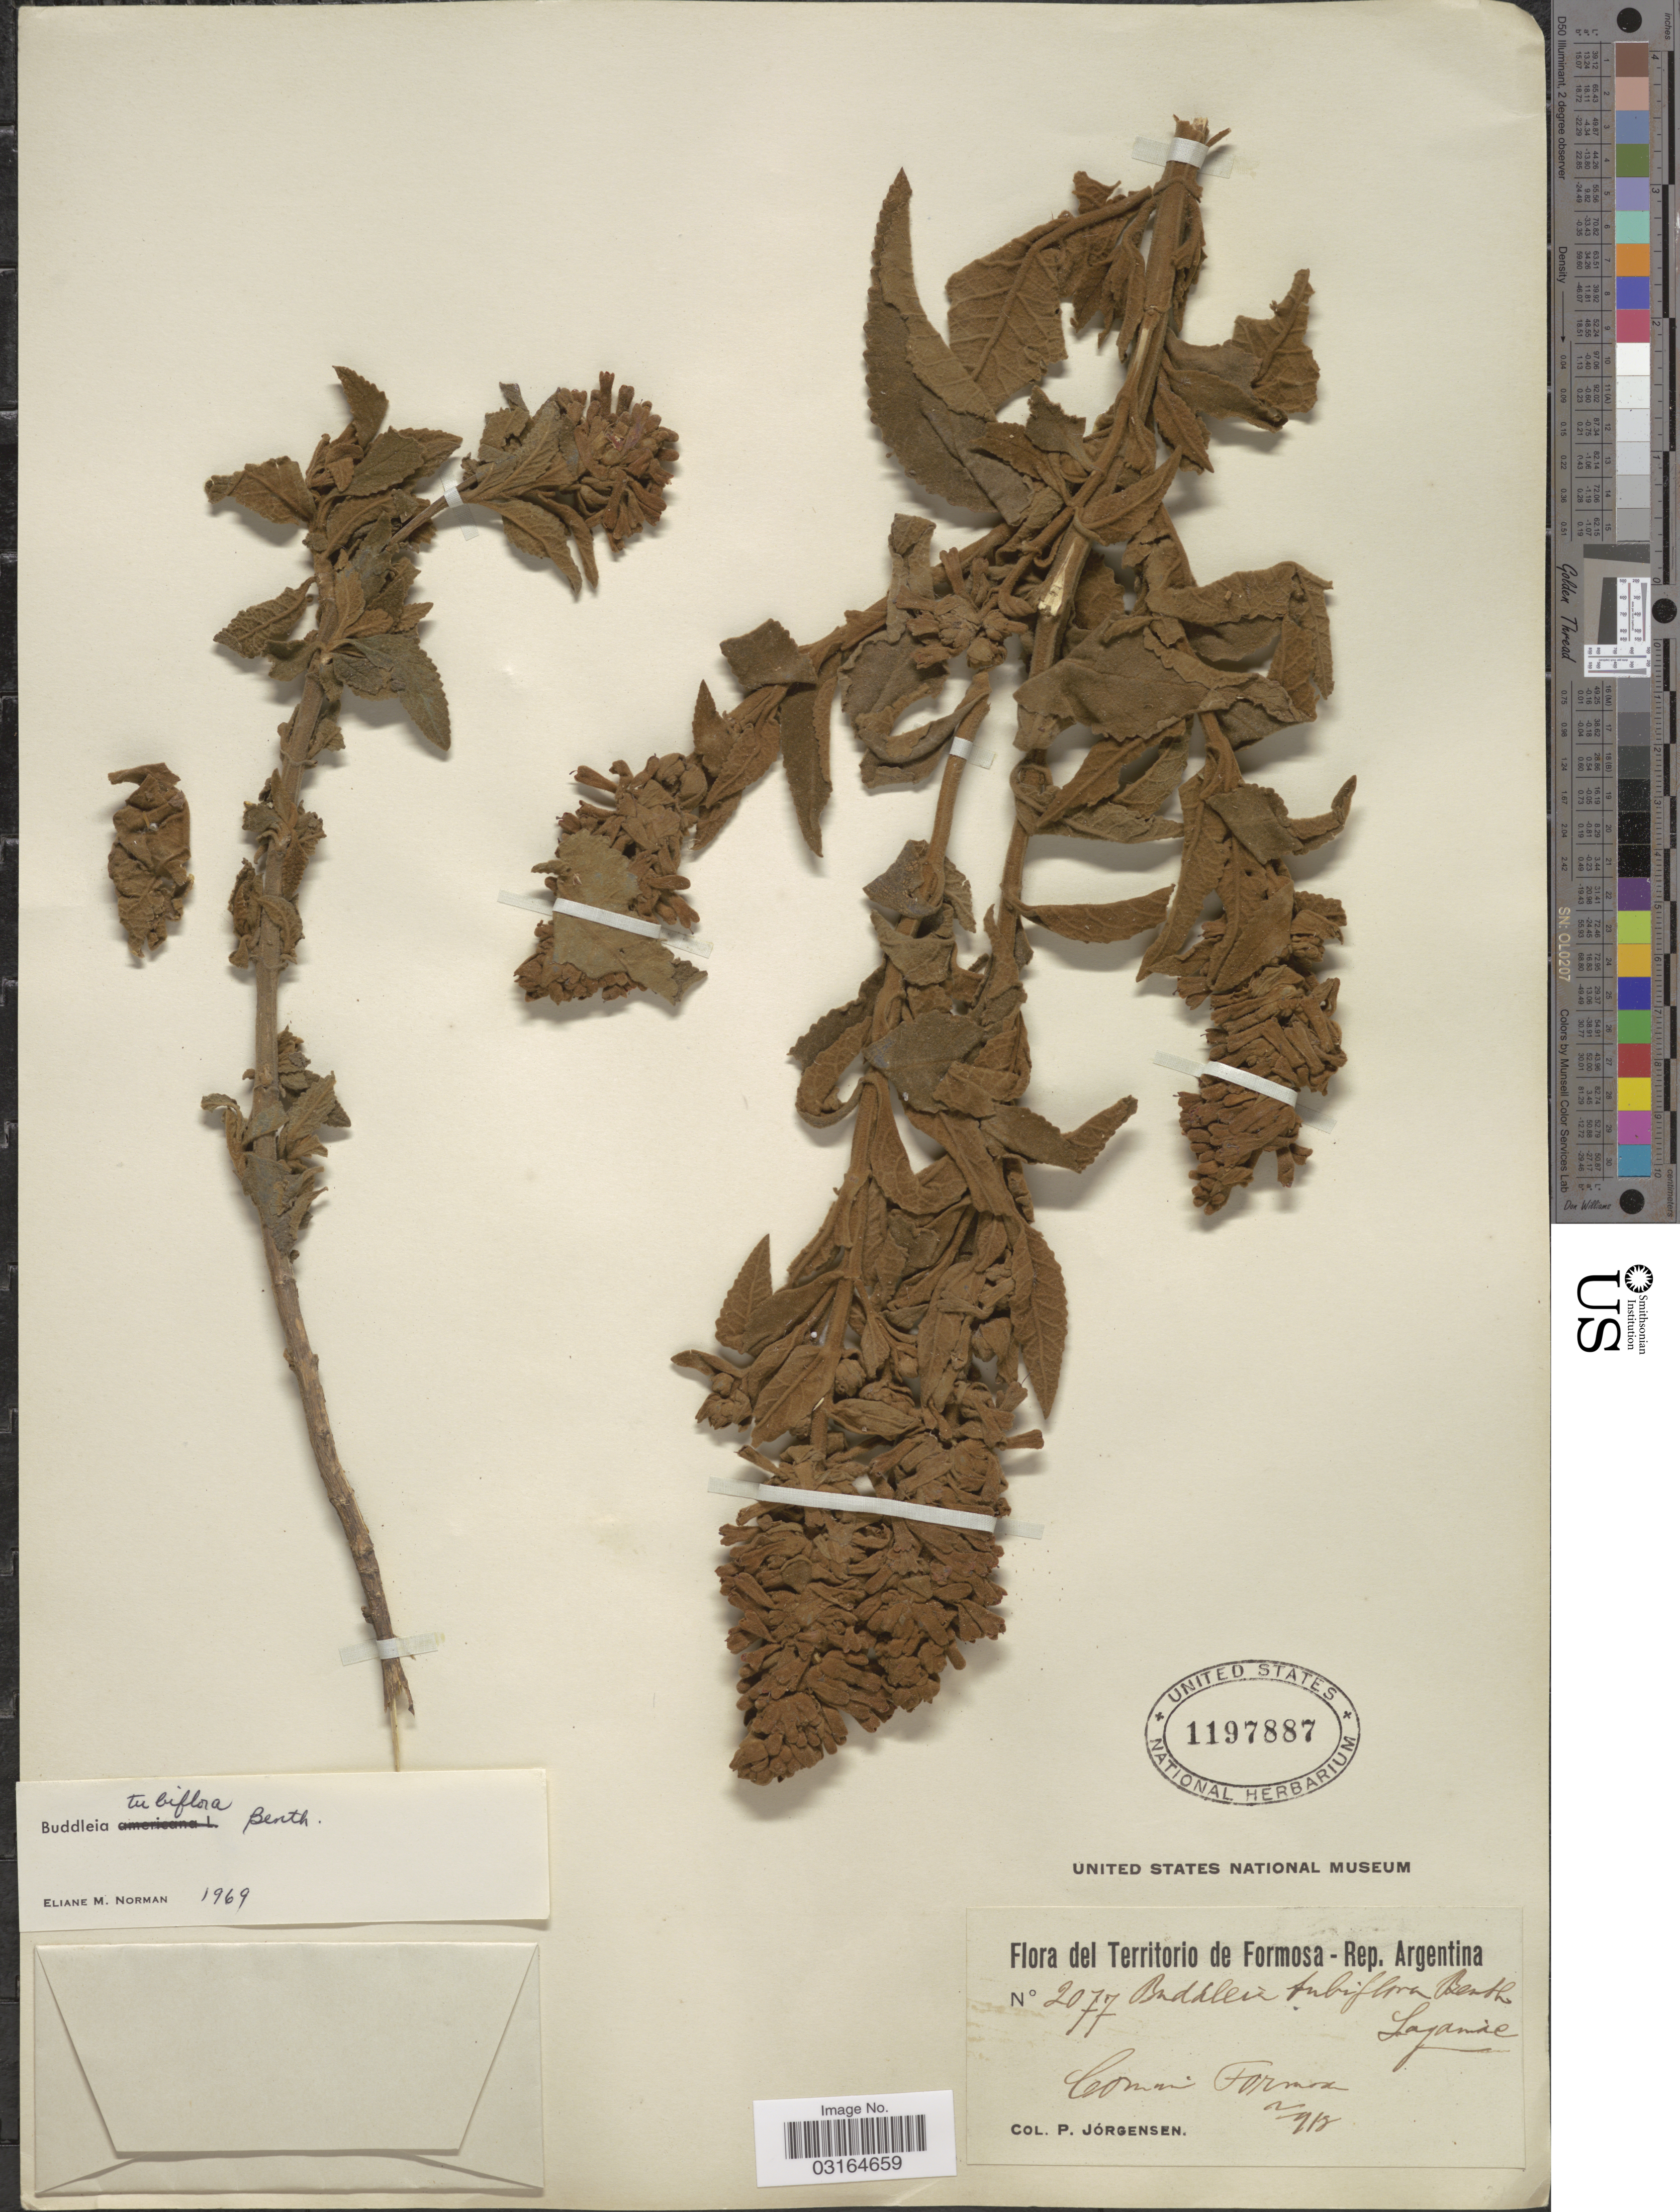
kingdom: Plantae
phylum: Tracheophyta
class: Magnoliopsida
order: Lamiales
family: Scrophulariaceae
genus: Buddleja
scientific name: Buddleja tubiflora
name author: Benth.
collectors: P. Jörgensen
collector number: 2077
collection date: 1918-02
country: Argentina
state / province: Formosa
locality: Comun. Formosa.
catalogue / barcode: US 1197887